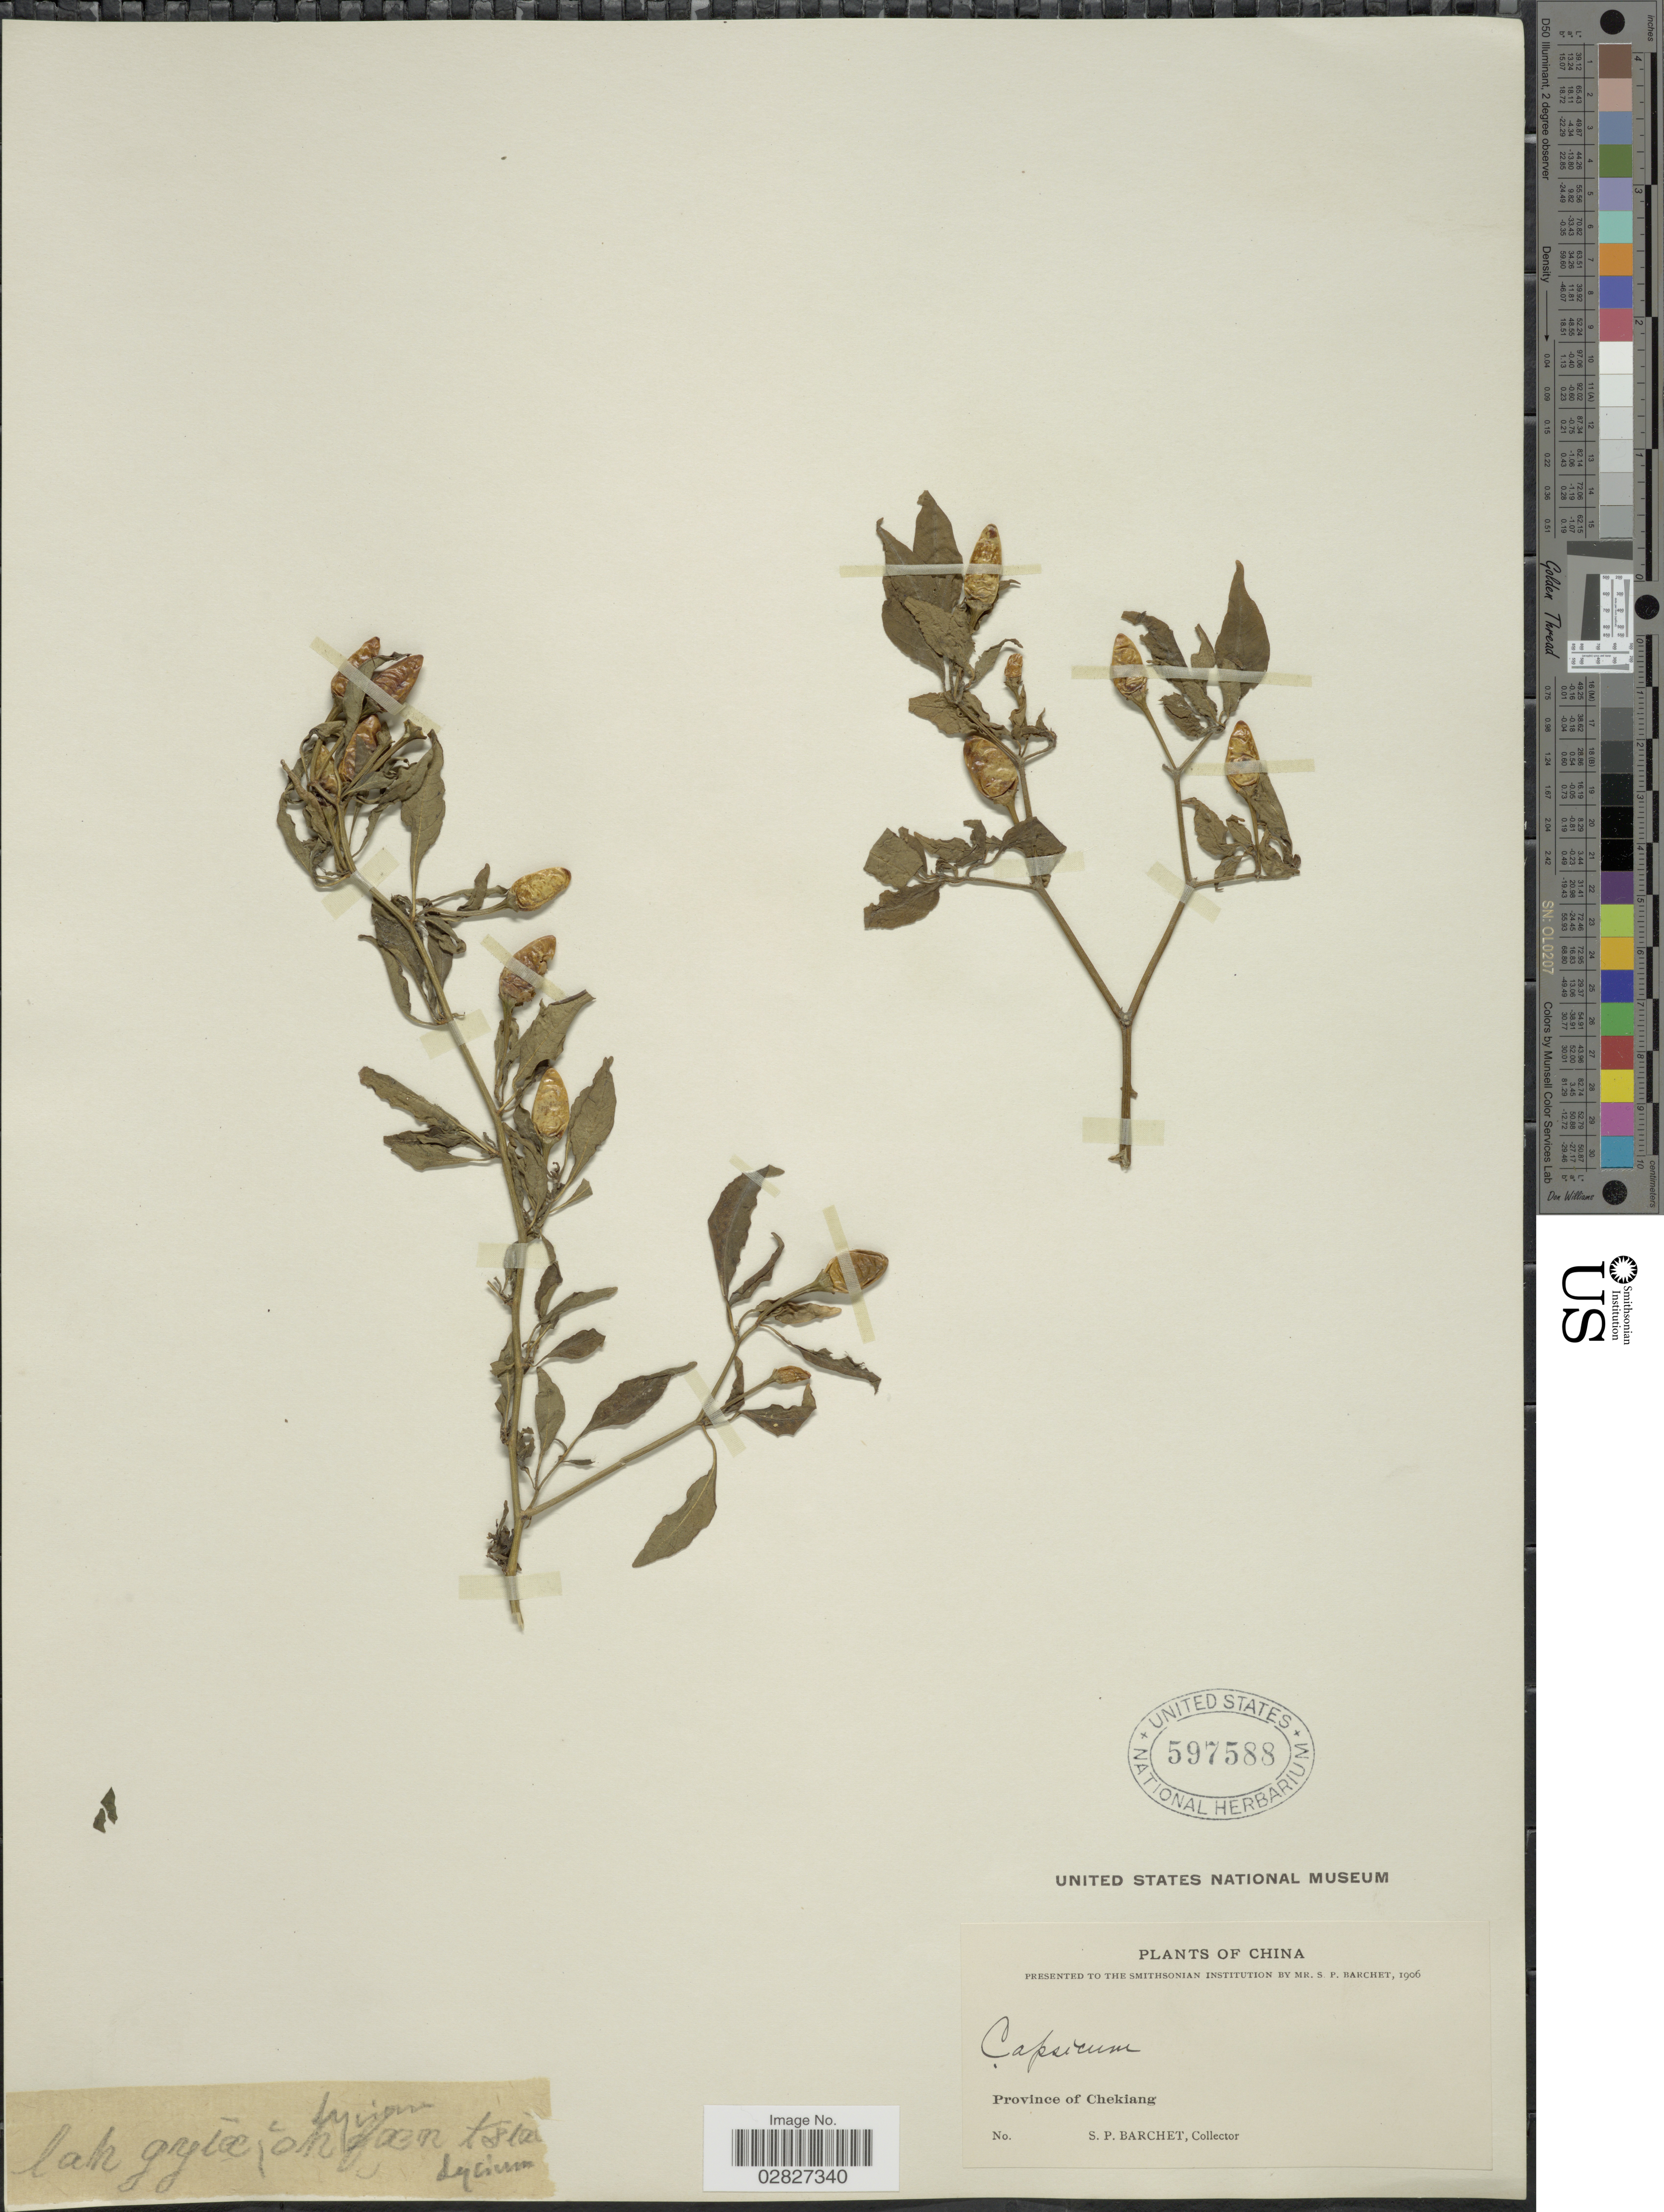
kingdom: Plantae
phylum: Tracheophyta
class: Magnoliopsida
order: Solanales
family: Solanaceae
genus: Capsicum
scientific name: Capsicum sp.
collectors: S. P. Barchet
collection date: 1906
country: China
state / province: Zhejiang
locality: Province of Chekiang.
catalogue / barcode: US 597588